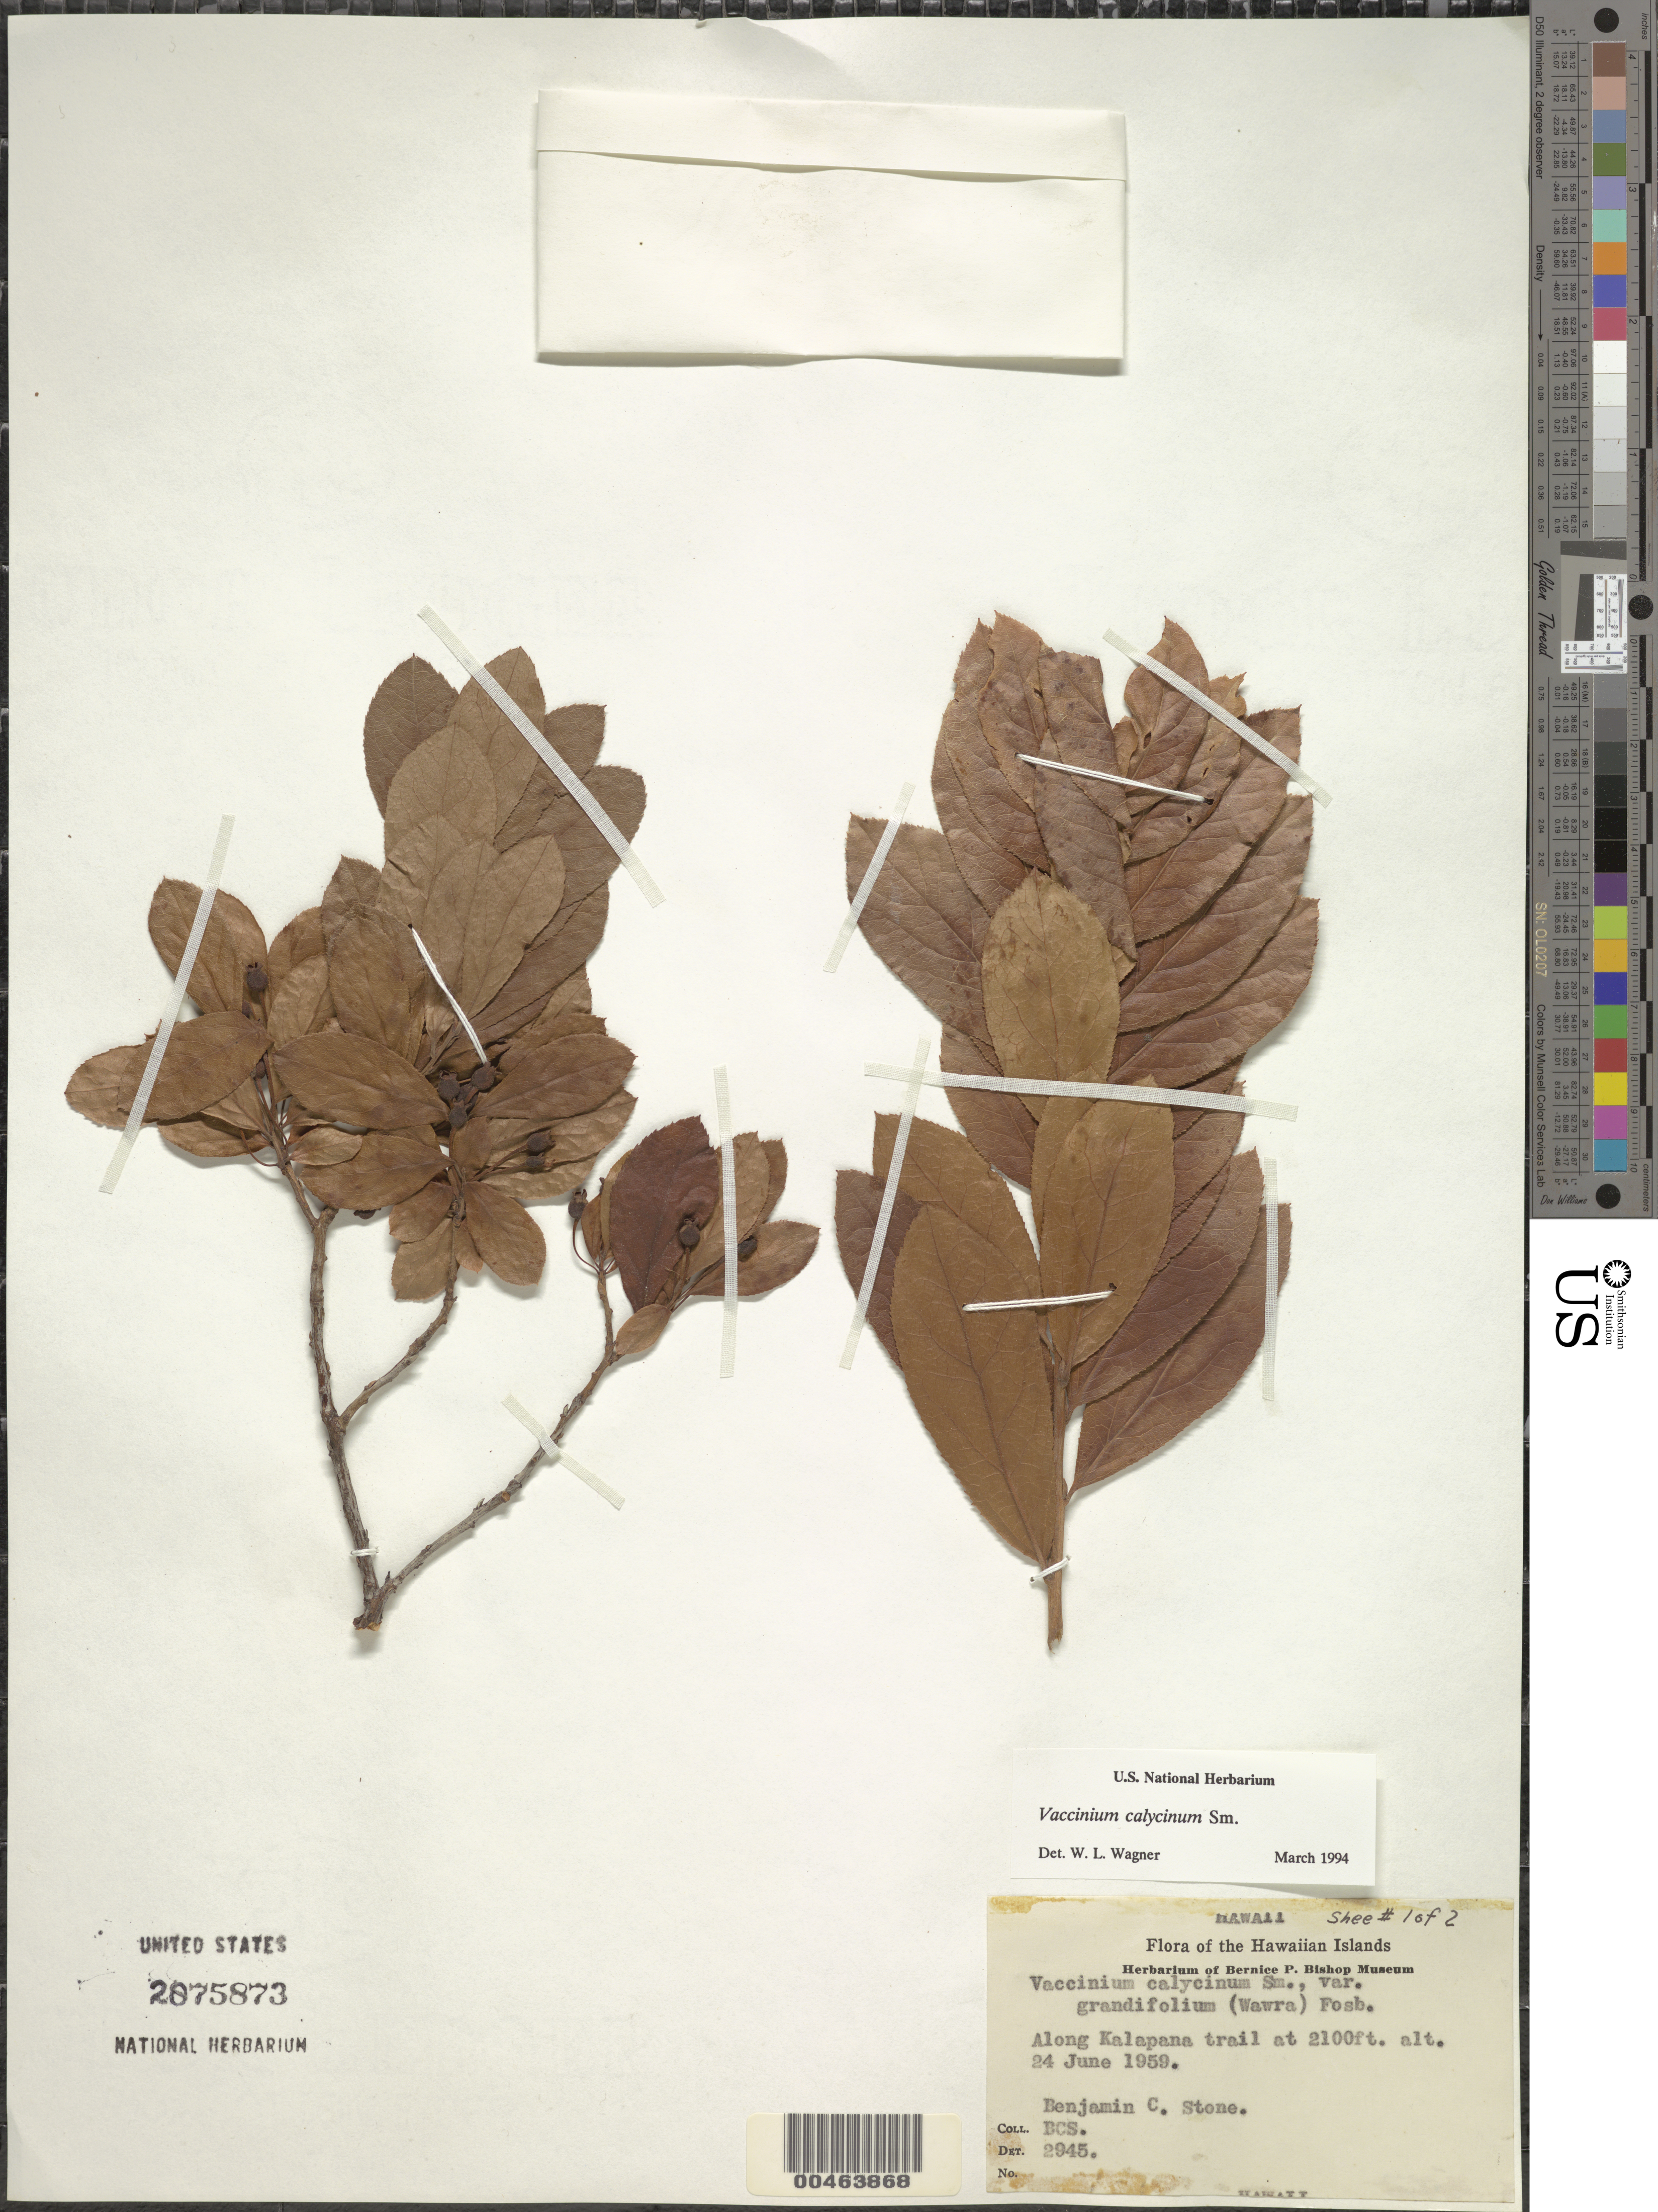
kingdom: Plantae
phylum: Tracheophyta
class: Magnoliopsida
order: Ericales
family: Ericaceae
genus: Vaccinium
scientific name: Vaccinium calycinum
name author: Sm.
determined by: Wagner, W. L., (BOT), Smithsonian Institution - National Museum of Natural History (UNITED STATES)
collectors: B. C. Stone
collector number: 2945, 1 of 2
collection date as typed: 24 Jun 1959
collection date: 1959-06-24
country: United States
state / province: Hawaii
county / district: Hawaii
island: Hawaii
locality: Along Kalapana trail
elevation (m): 640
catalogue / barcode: US 2875873